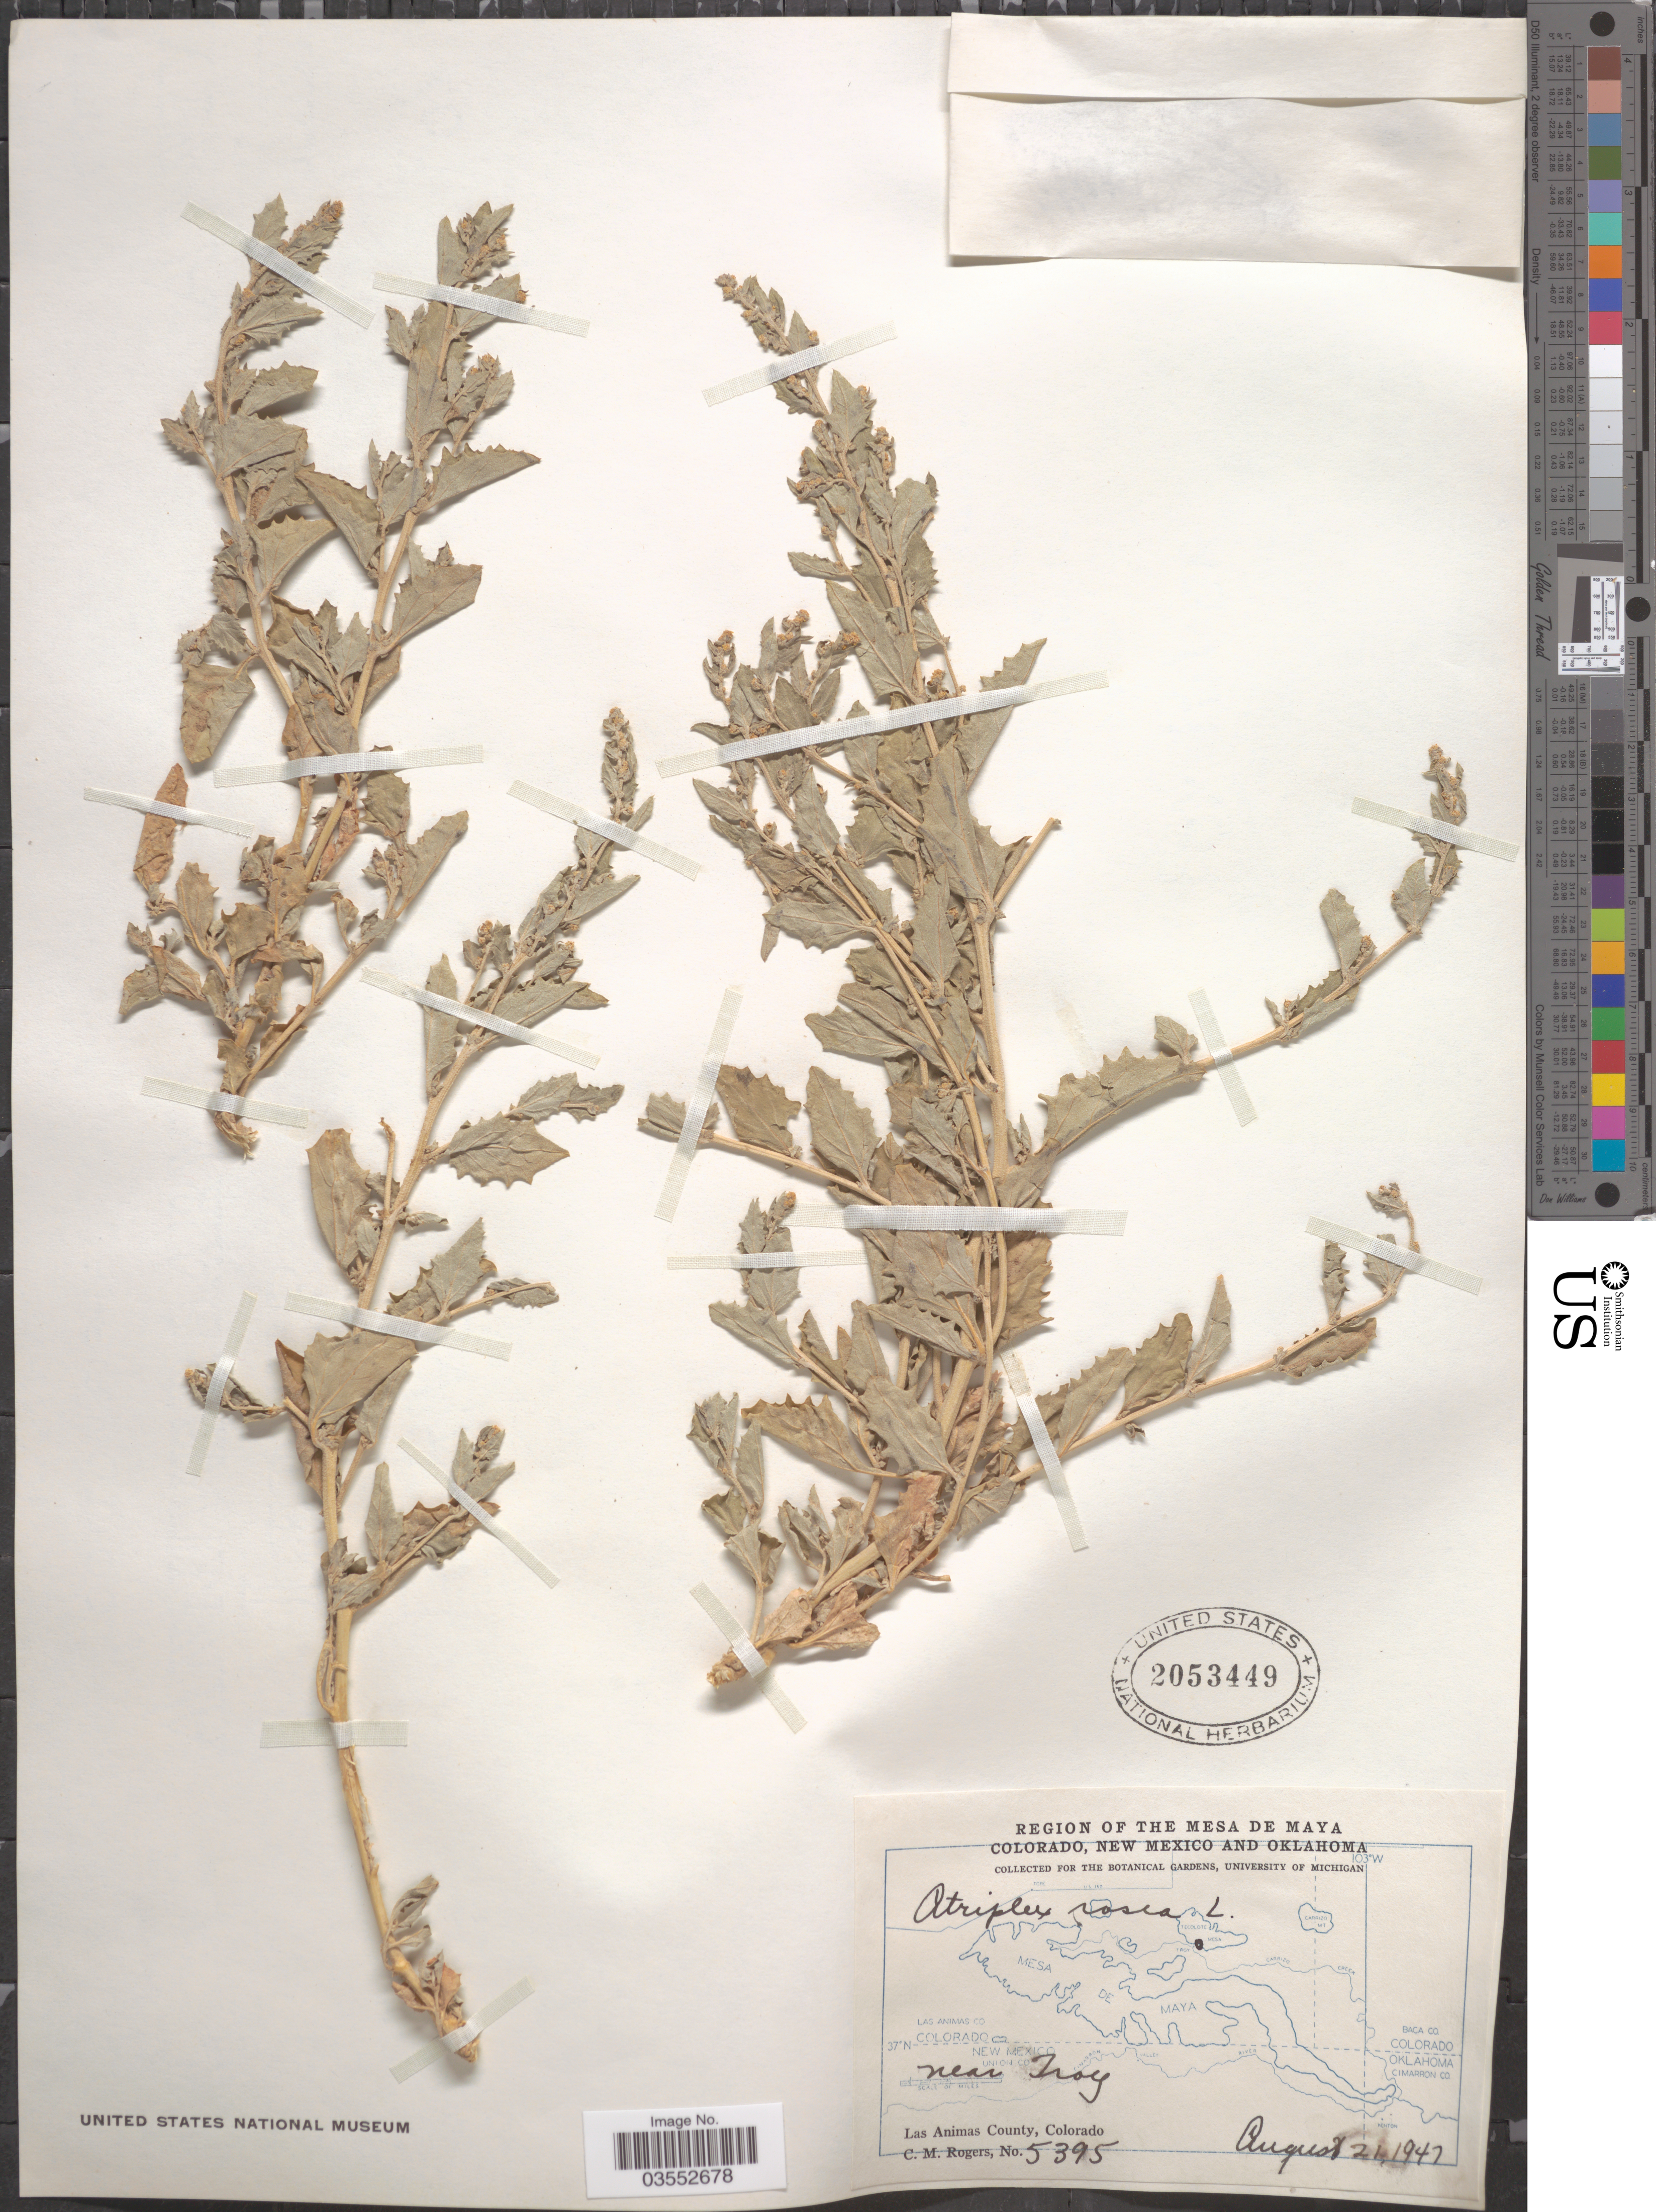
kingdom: Plantae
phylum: Tracheophyta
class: Magnoliopsida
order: Caryophyllales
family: Amaranthaceae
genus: Atriplex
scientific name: Atriplex rosea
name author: L.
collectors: C. M. Rogers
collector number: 5395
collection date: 1947-08-21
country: United States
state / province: Colorado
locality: Mesa de Maya. Near Troy. Las Animas County.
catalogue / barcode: US 2053449